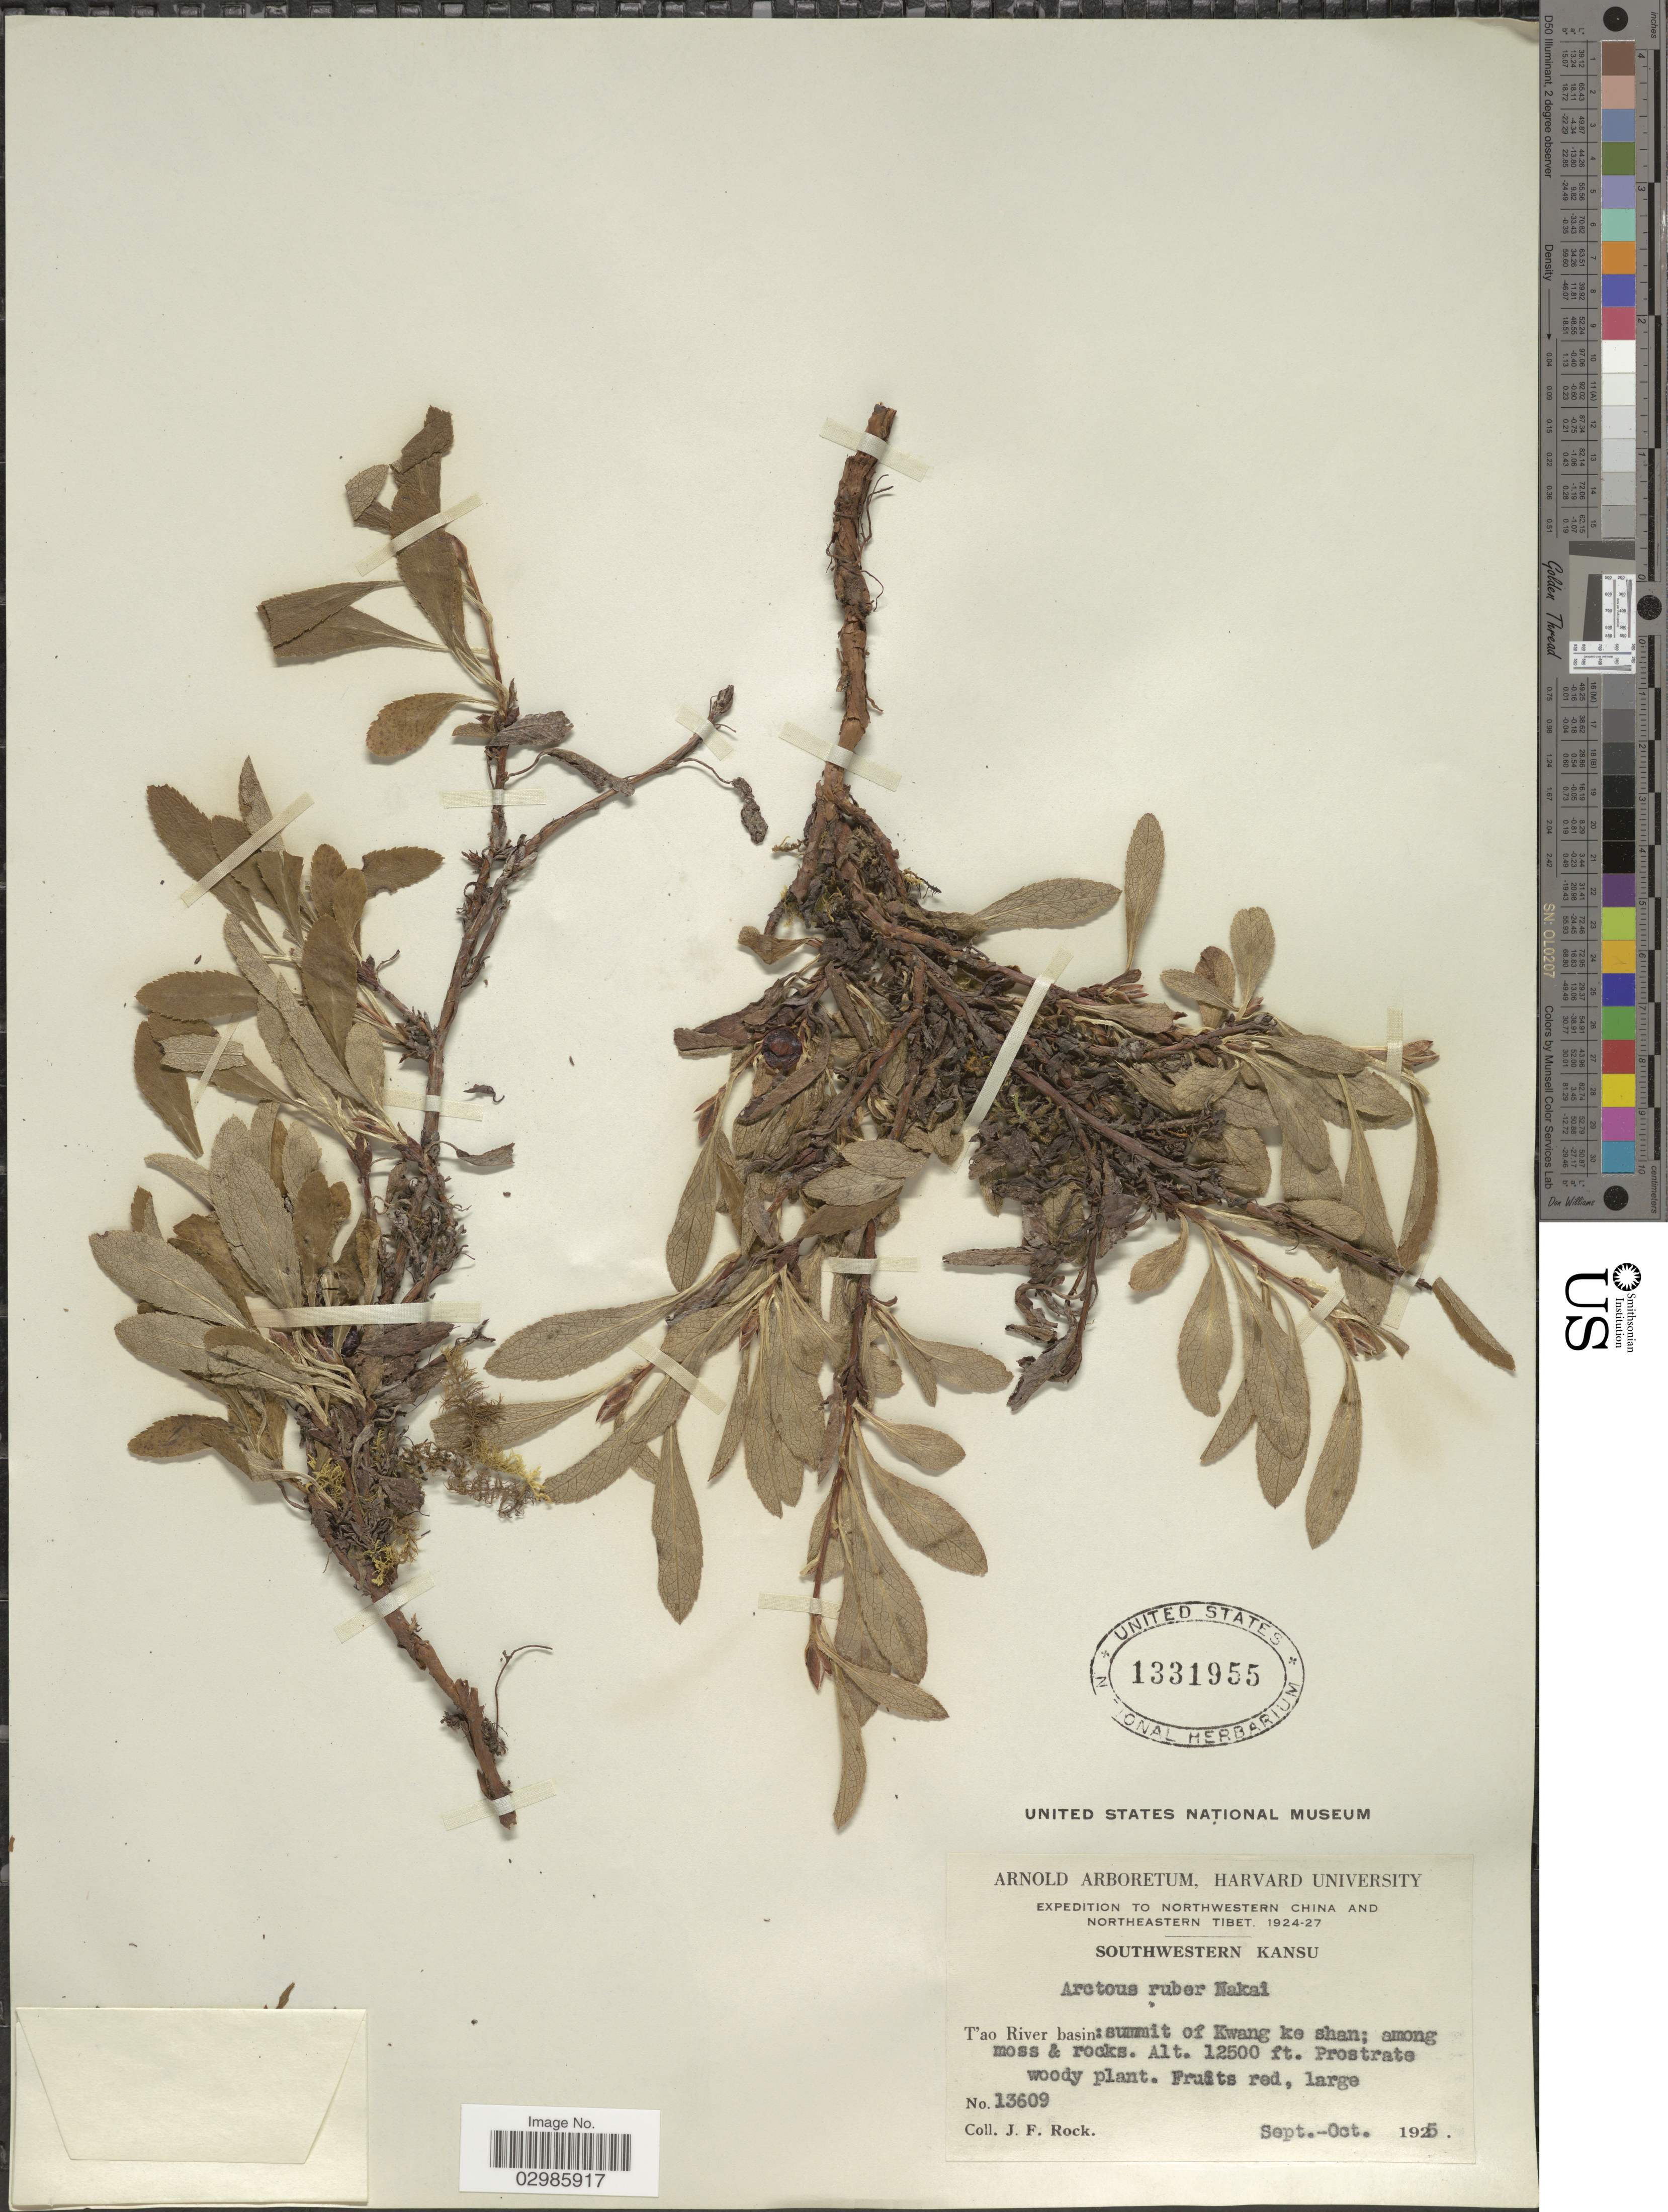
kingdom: Plantae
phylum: Tracheophyta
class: Magnoliopsida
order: Ericales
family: Ericaceae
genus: Arctous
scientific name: Arctous rubra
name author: (Rehder & E.H. Wilson) Nakai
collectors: J. Rock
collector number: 13609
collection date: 1925-09/1925-10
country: China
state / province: Gansu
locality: Northwestern China and Northeastern Tibet. [unsure placement] Southwestern Kansu. T'ao River basin: summit of Kwang ke shan.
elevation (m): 3810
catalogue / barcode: US 1331955